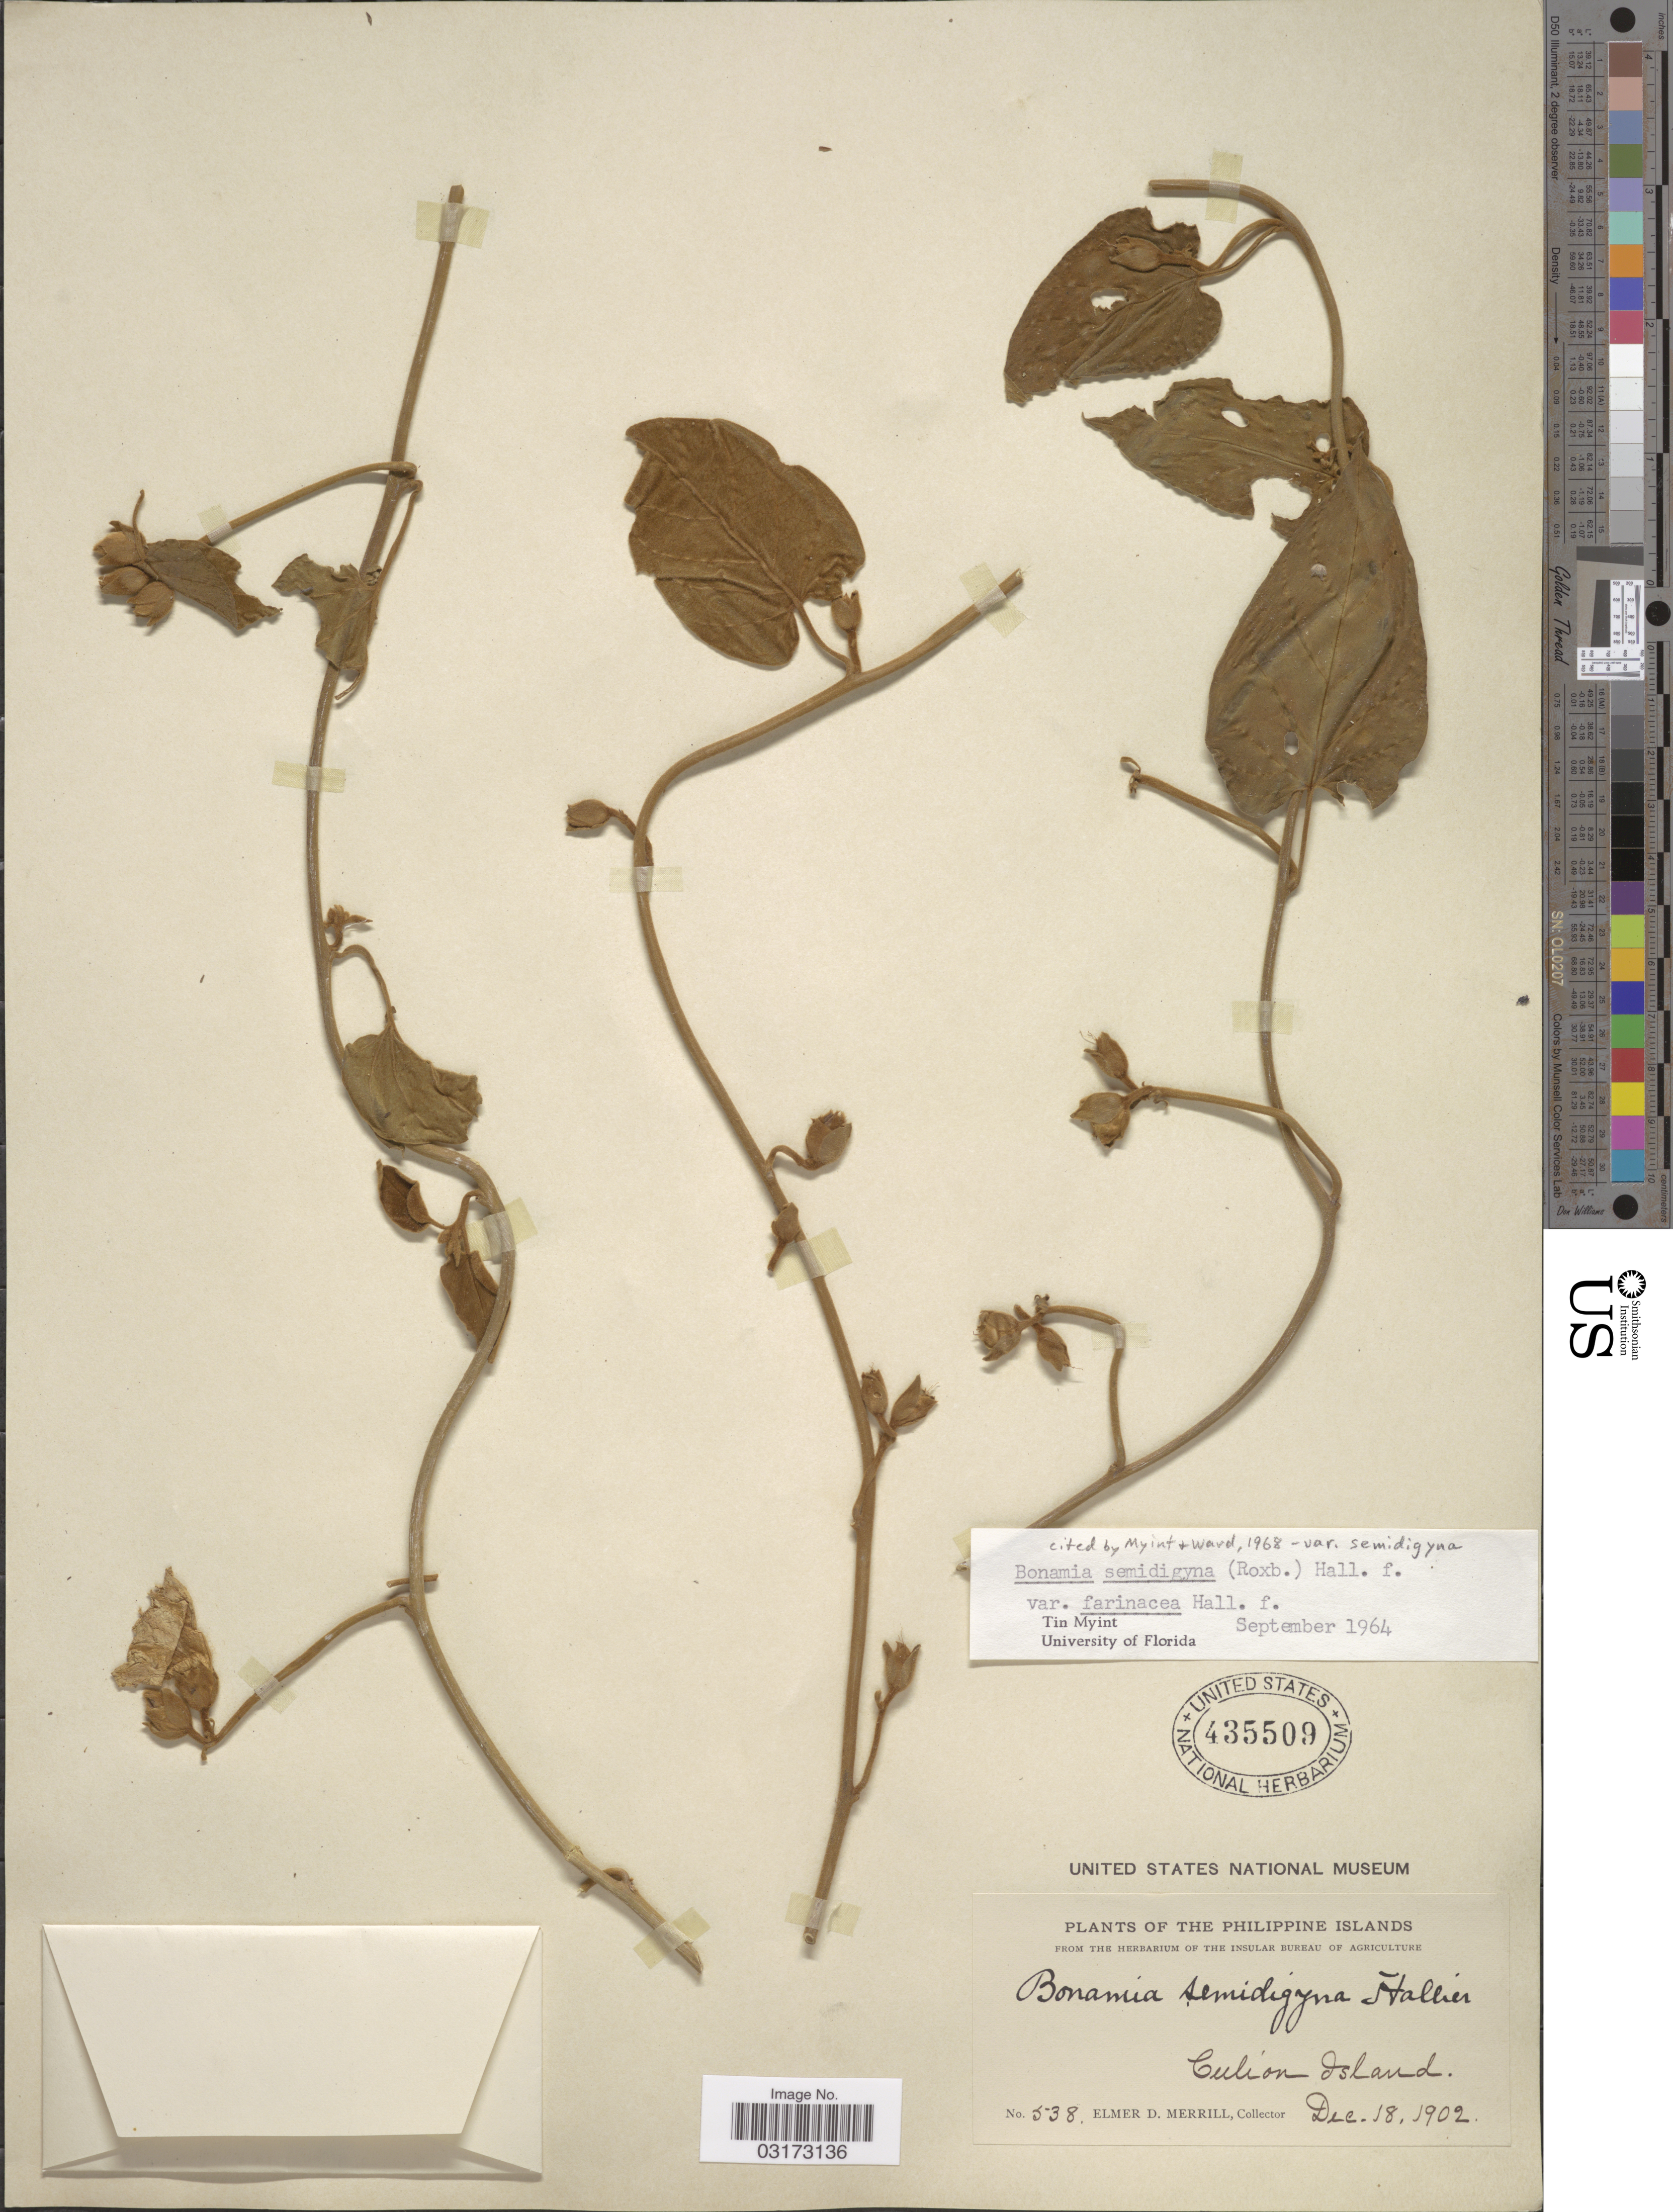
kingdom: Plantae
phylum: Tracheophyta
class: Magnoliopsida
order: Solanales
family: Convolvulaceae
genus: Bonamia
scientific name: Bonamia semidigyna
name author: (Roxb.) Hallier f.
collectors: E. D. Merrill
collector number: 538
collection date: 1902-12-18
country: Philippines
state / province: Mimaropa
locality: The Philippine Islands. Culion Island.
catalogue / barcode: US 435509